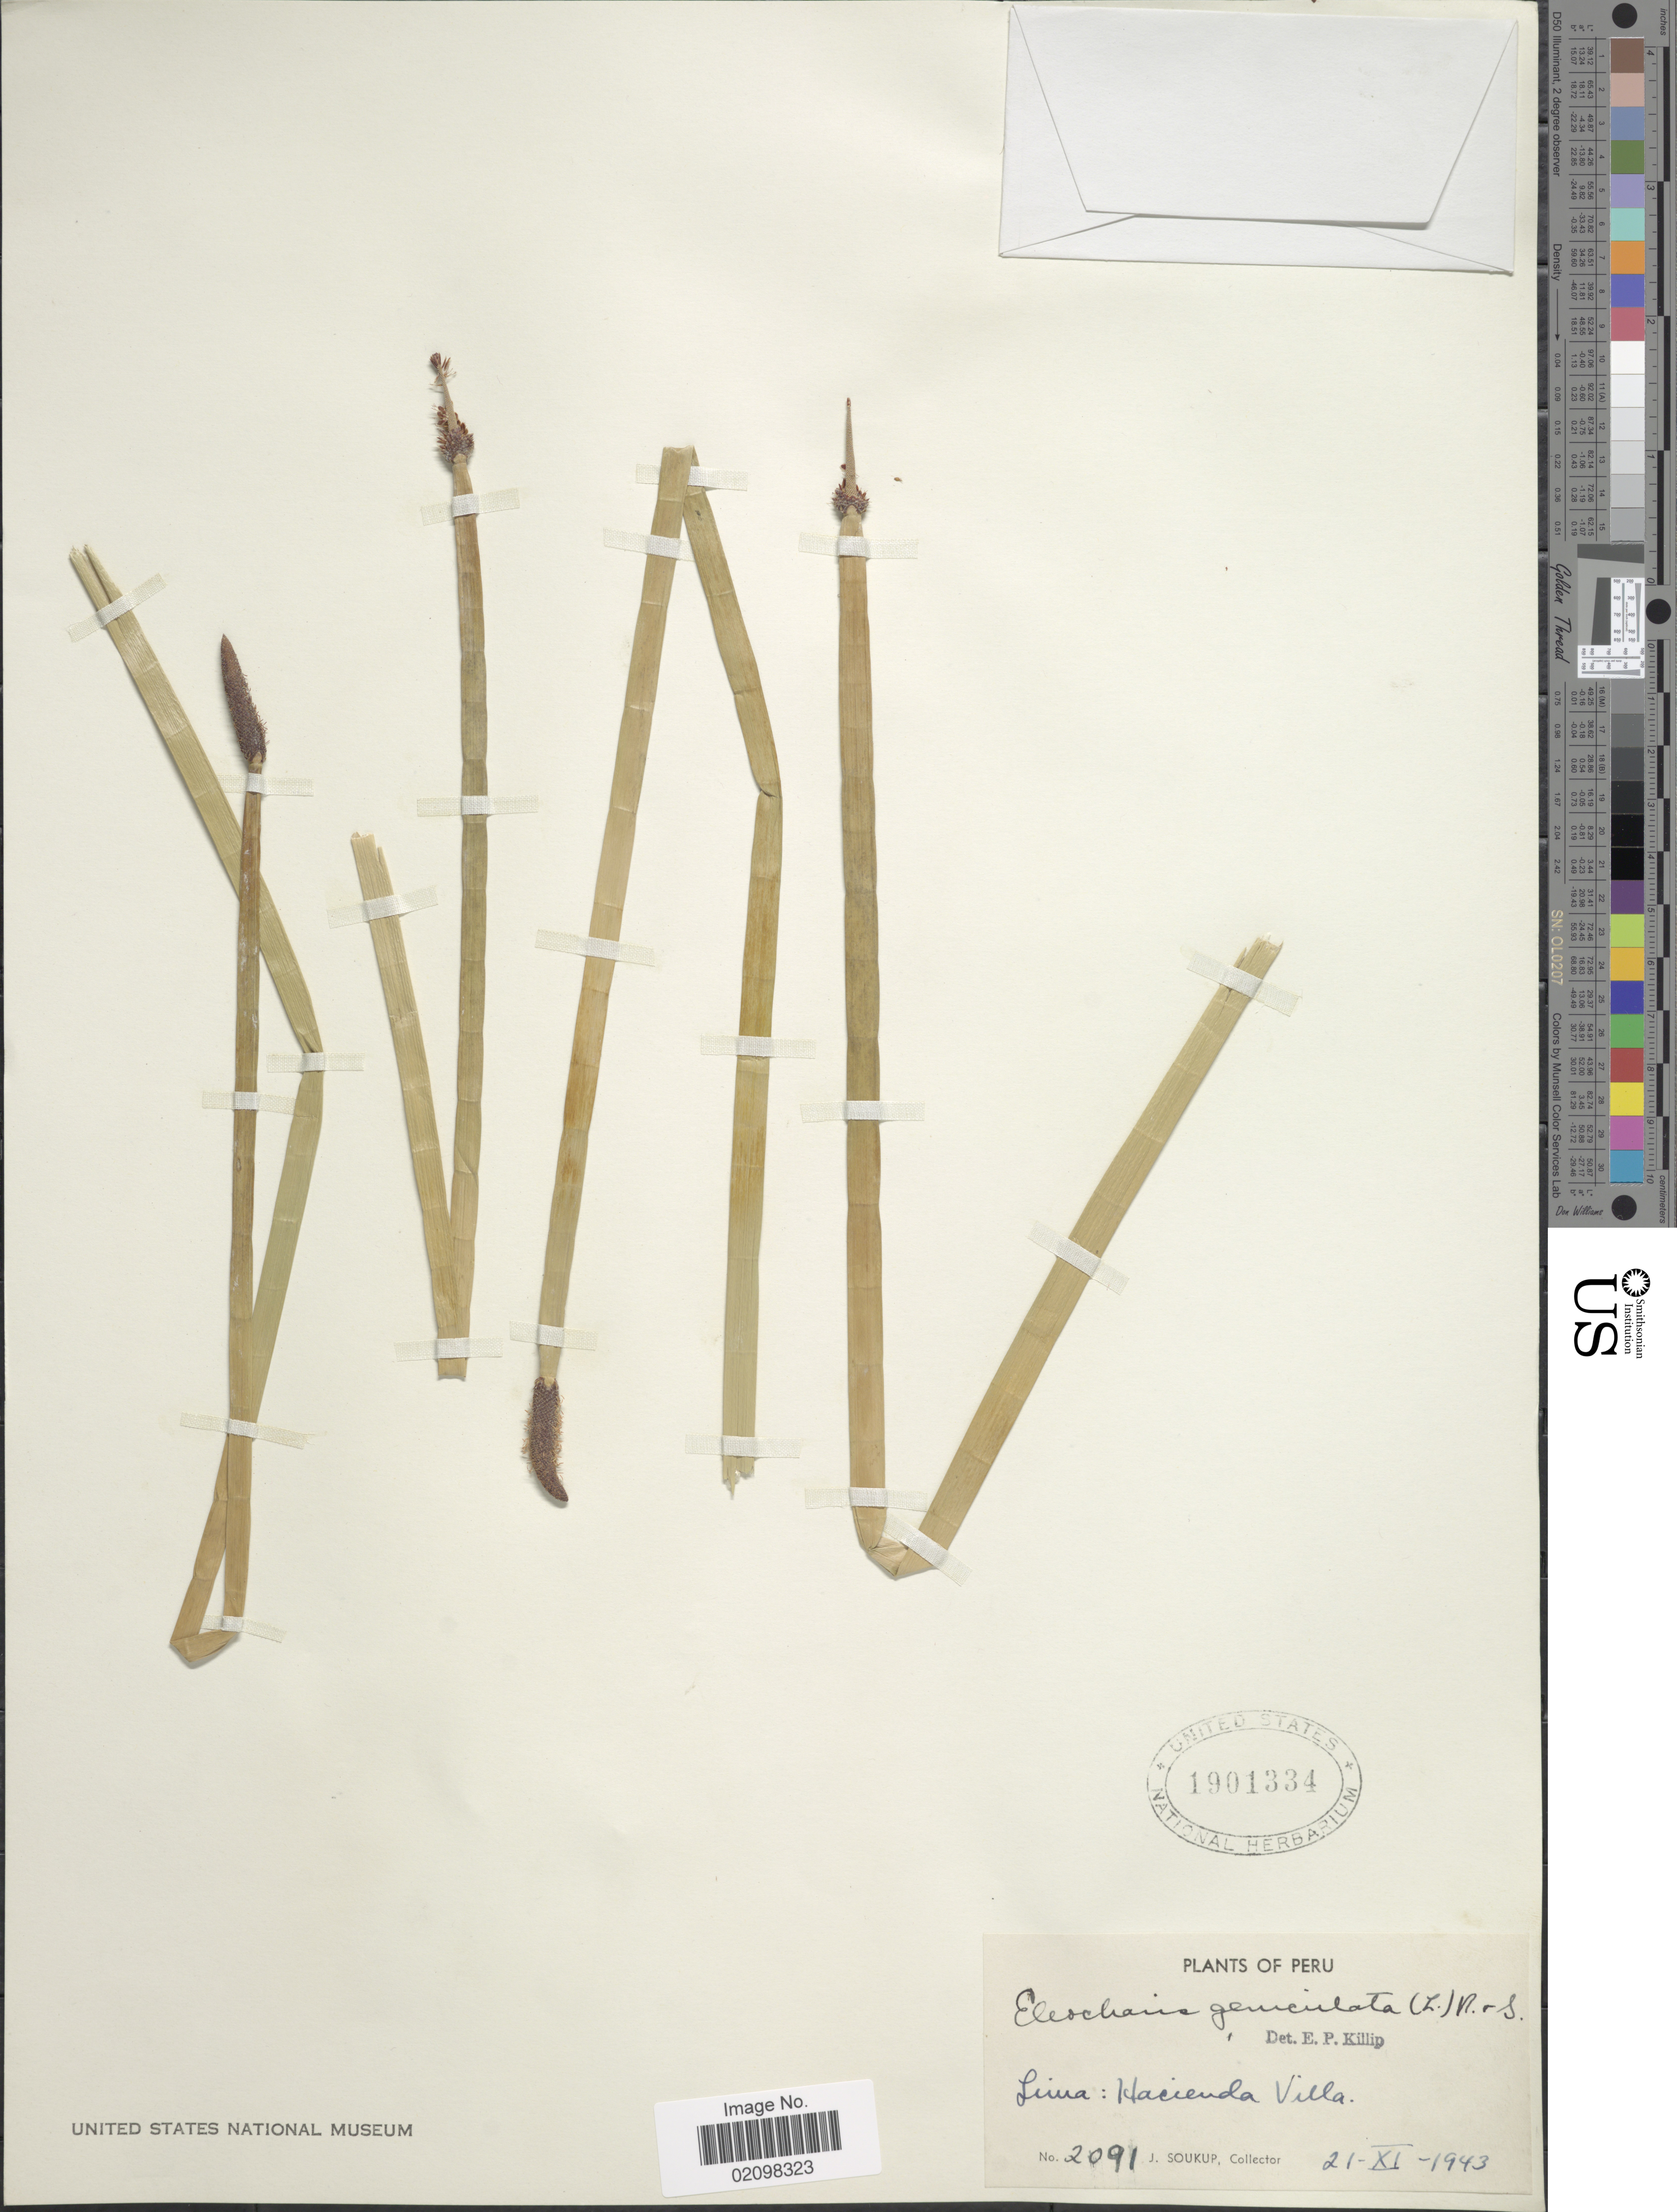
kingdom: Plantae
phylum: Tracheophyta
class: Liliopsida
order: Poales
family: Cyperaceae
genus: Eleocharis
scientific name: Eleocharis elegans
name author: (Kunth) Roem. & Schult.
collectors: J. Soukup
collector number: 2091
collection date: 1943-11-21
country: Peru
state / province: Lima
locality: Hacienda Villa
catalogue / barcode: US 1901334